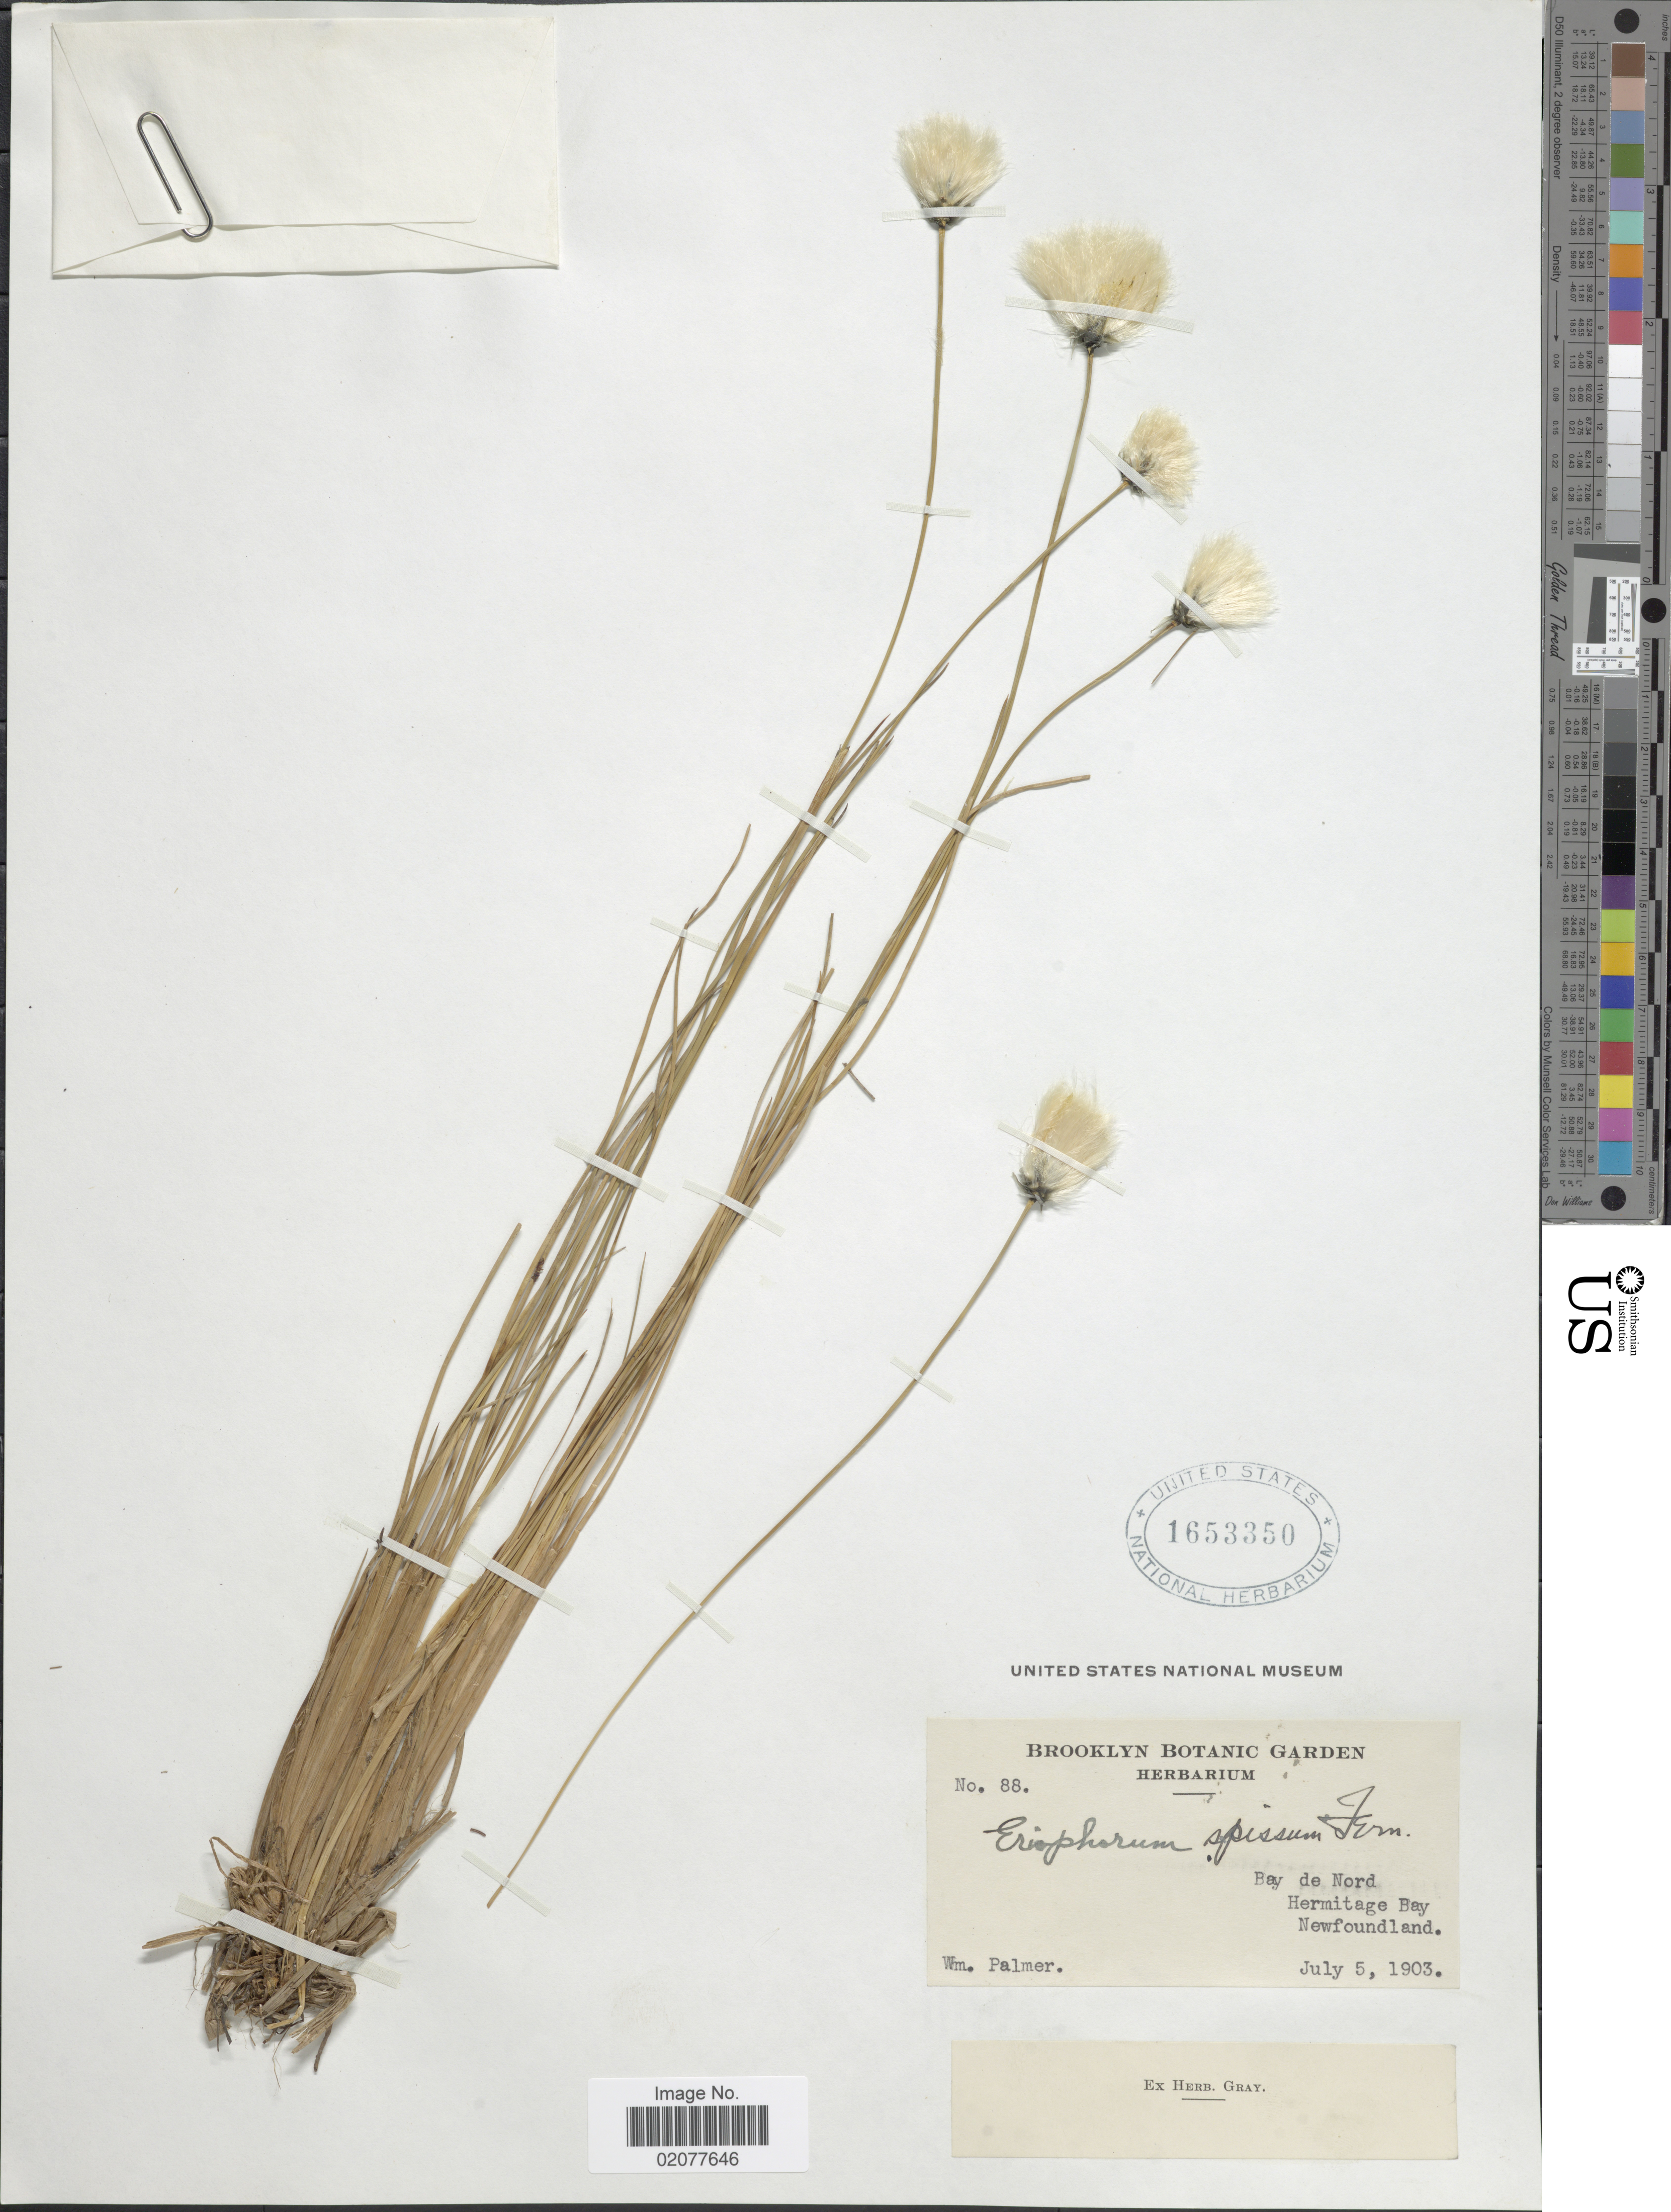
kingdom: Plantae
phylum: Tracheophyta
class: Liliopsida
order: Poales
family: Cyperaceae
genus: Eriophorum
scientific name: Eriophorum spissum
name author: Fernald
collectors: W. Palmer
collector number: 88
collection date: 1903-07-05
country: Canada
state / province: Newfoundland and Labrador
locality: Bay de Nord, Hermitage Bay, Newfoundland.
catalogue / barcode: US 1653350